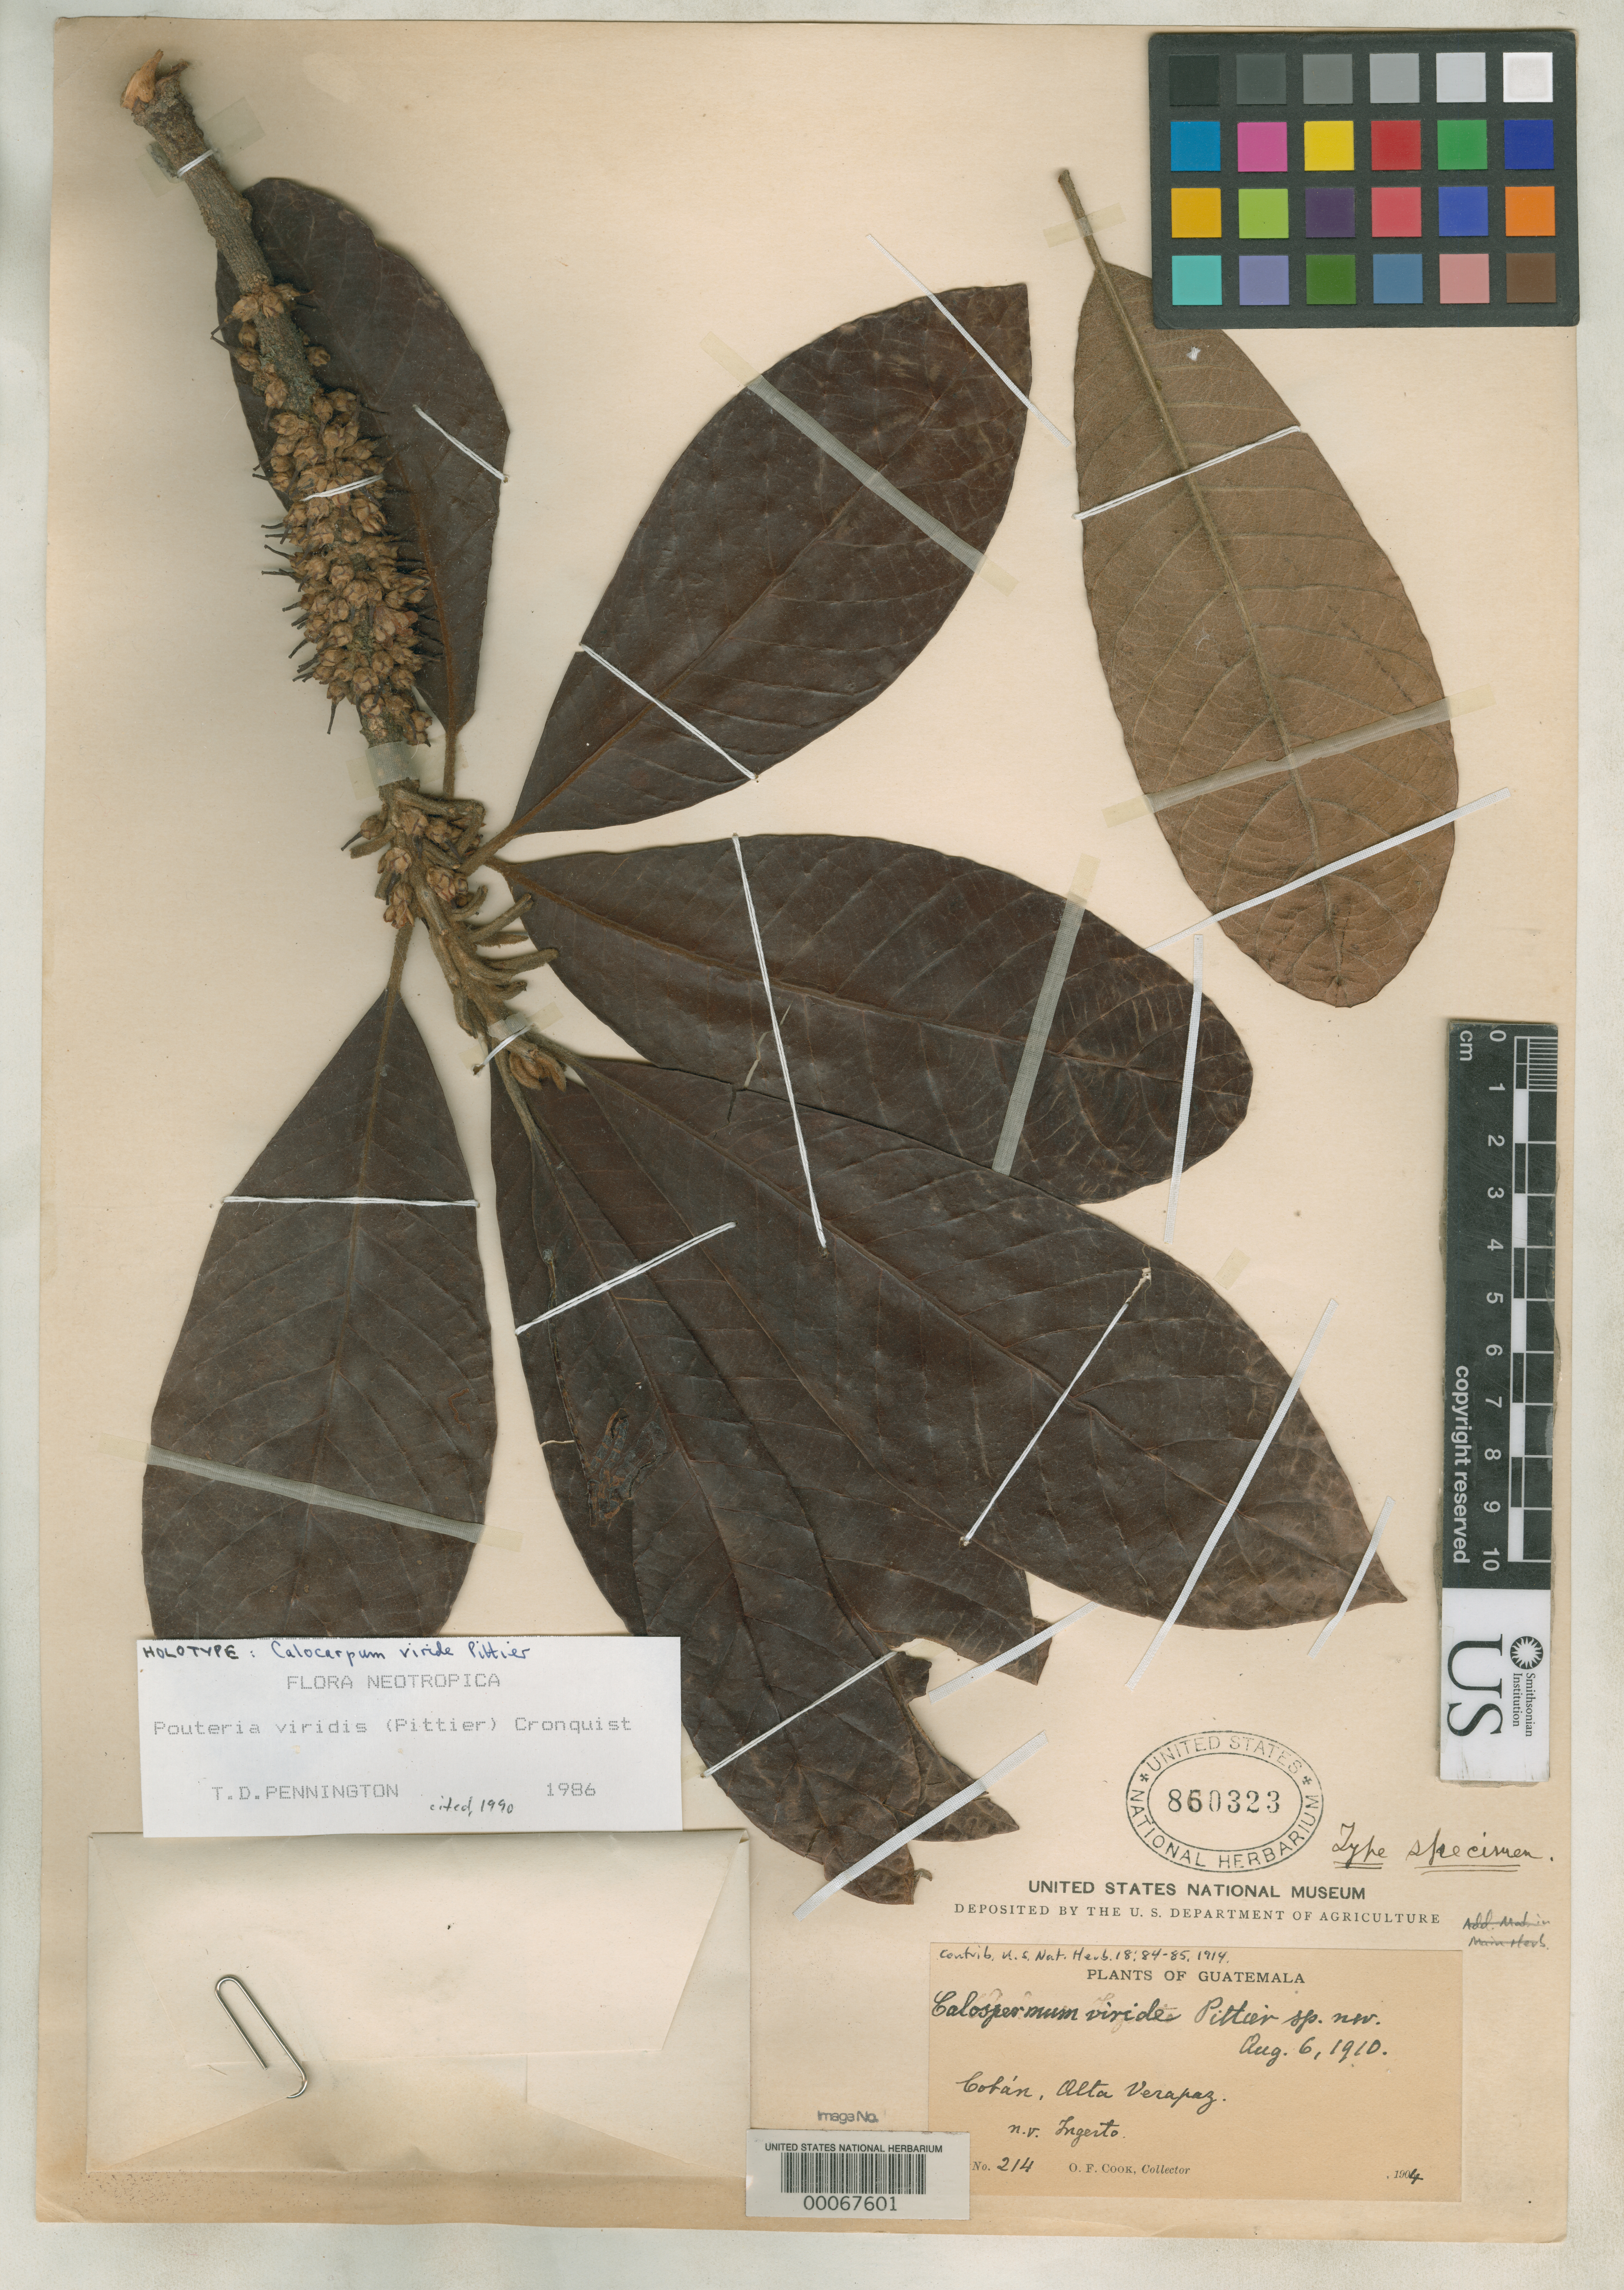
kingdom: Plantae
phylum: Tracheophyta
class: Magnoliopsida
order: Ericales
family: Sapotaceae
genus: Calocarpum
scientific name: Calocarpum viride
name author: Pittier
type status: Holotype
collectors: O. F. Cook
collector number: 214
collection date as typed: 06 Aug 1904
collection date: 1904-08-06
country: Guatemala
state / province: Alta Verapaz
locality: Cobán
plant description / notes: This sheet annotated by Pittier as "type specimen"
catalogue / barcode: US 860323